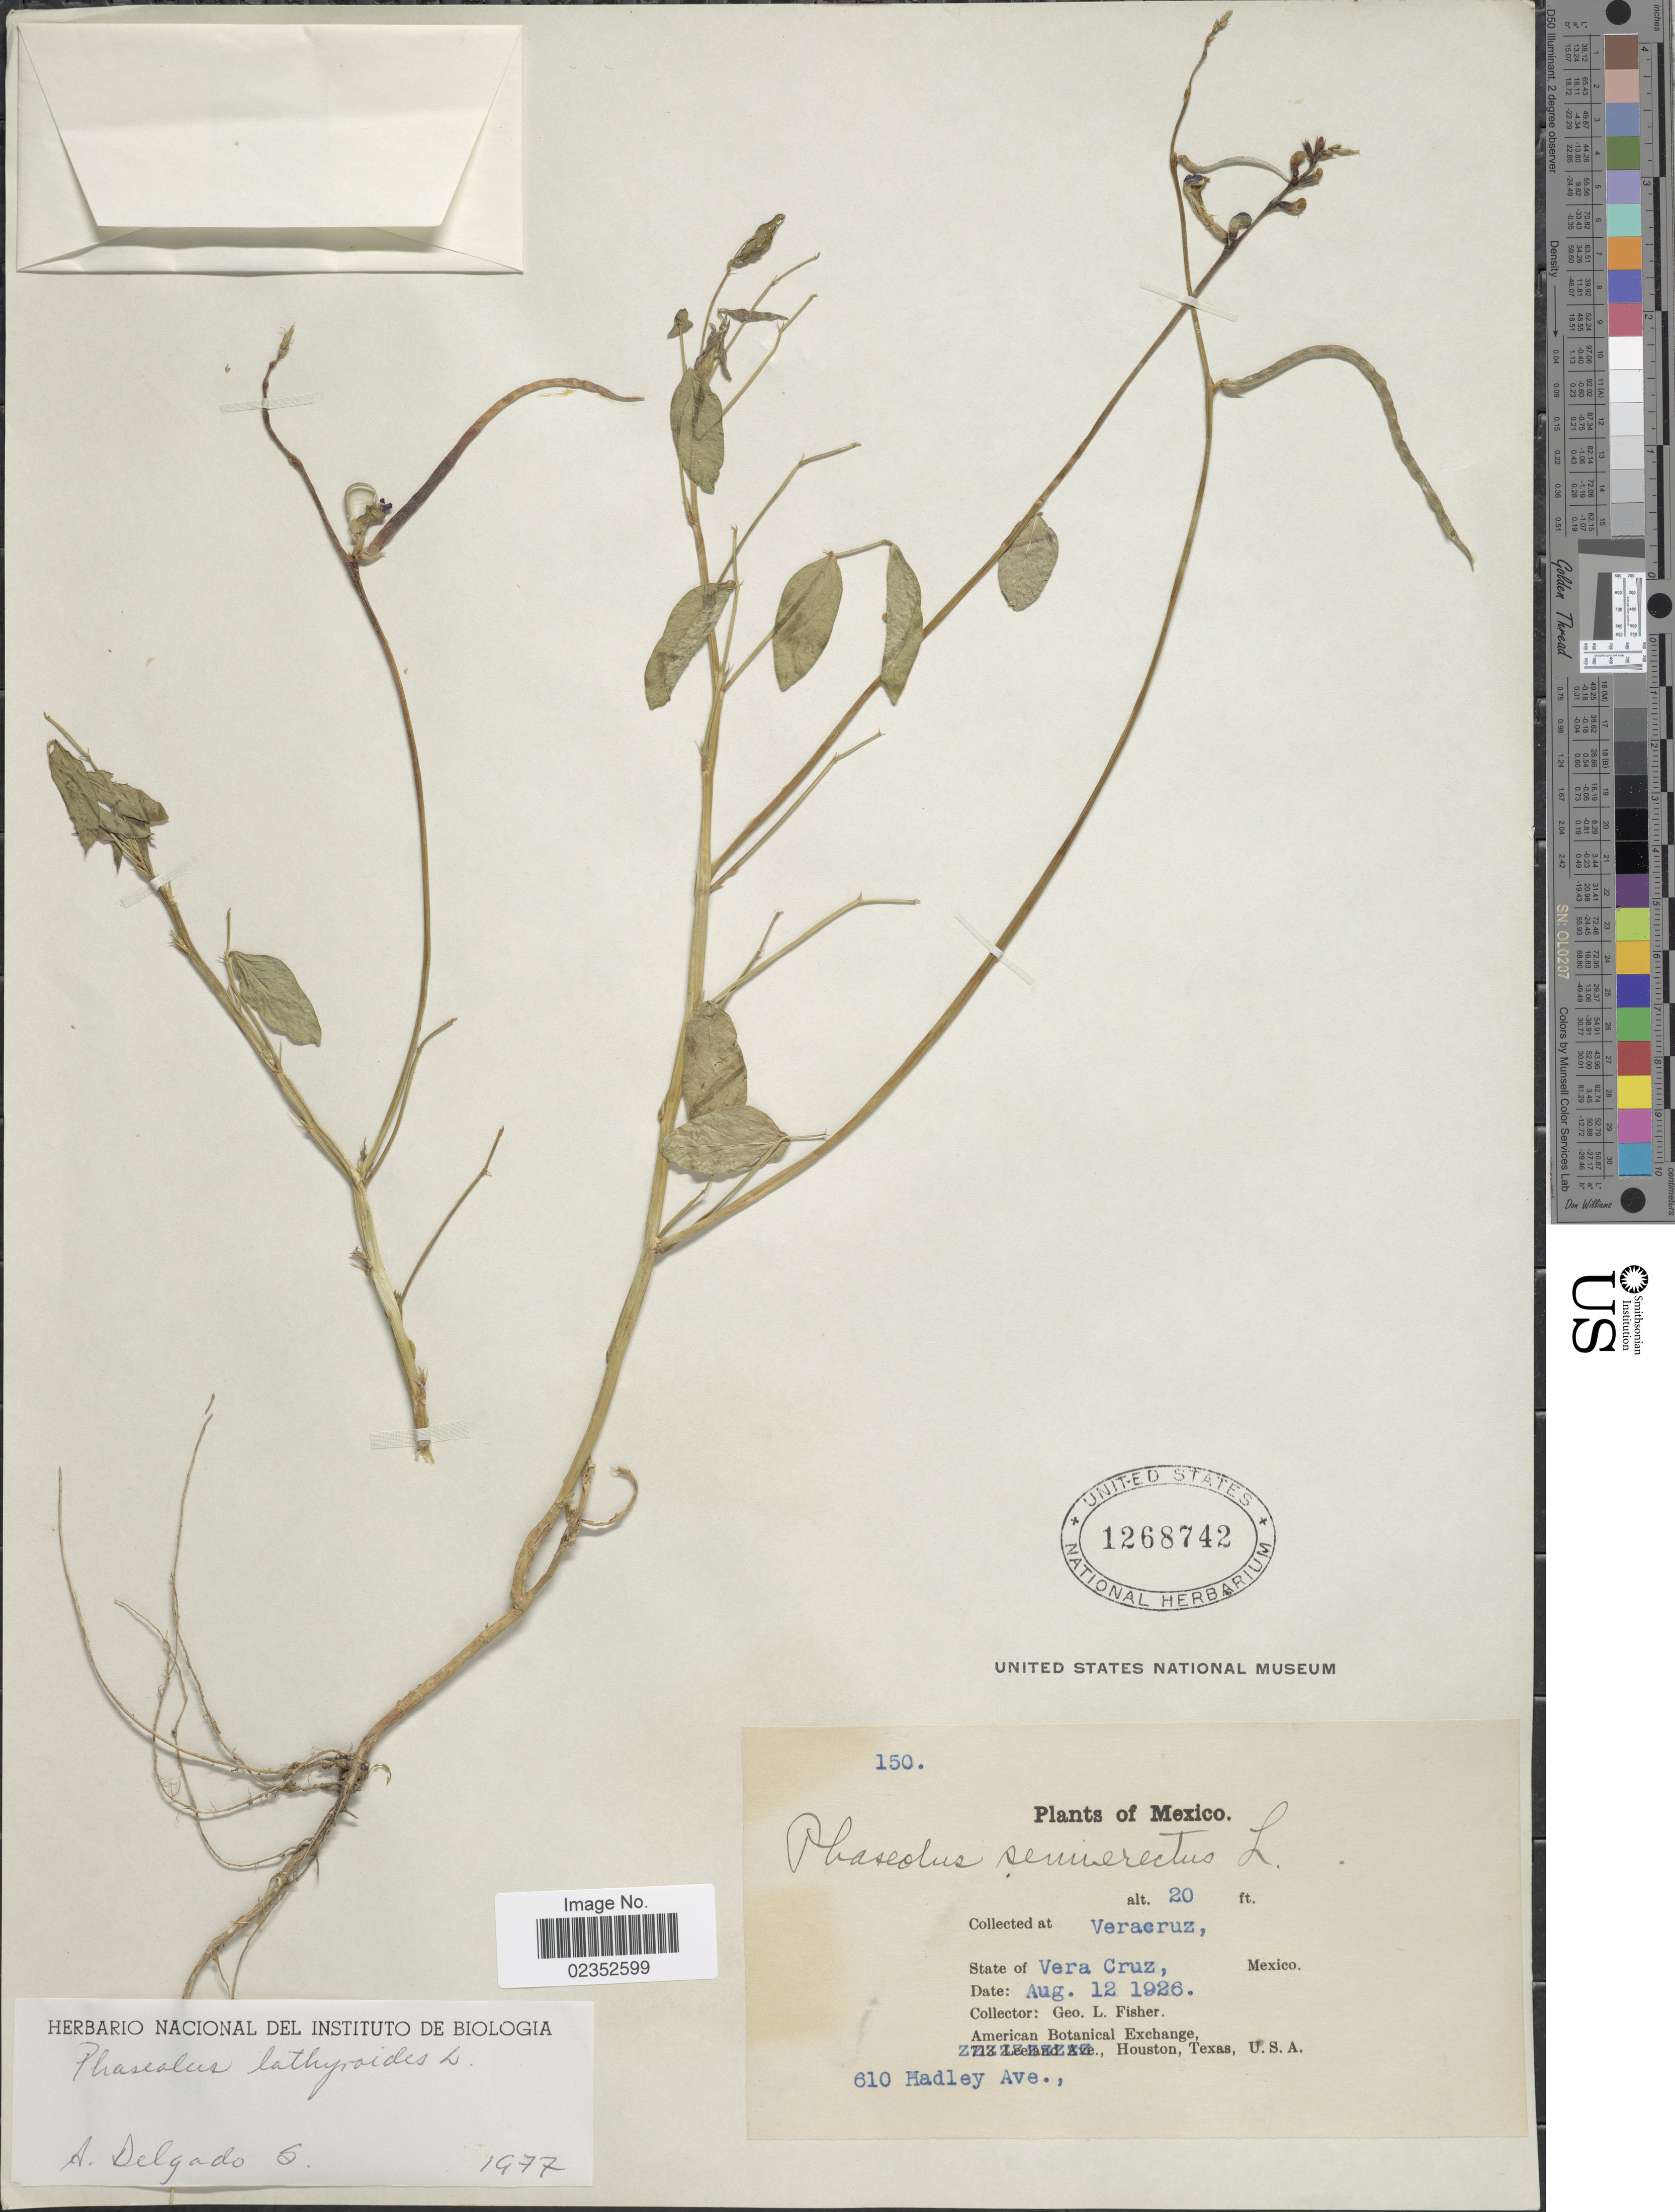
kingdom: Plantae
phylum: Tracheophyta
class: Magnoliopsida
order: Fabales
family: Fabaceae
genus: Macroptilium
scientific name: Macroptilium lathyroides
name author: (L.) Urb.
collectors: G. L. Fisher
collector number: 150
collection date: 1926-08-12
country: Mexico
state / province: Veracruz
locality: Veracruz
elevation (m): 6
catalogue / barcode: US 1268742